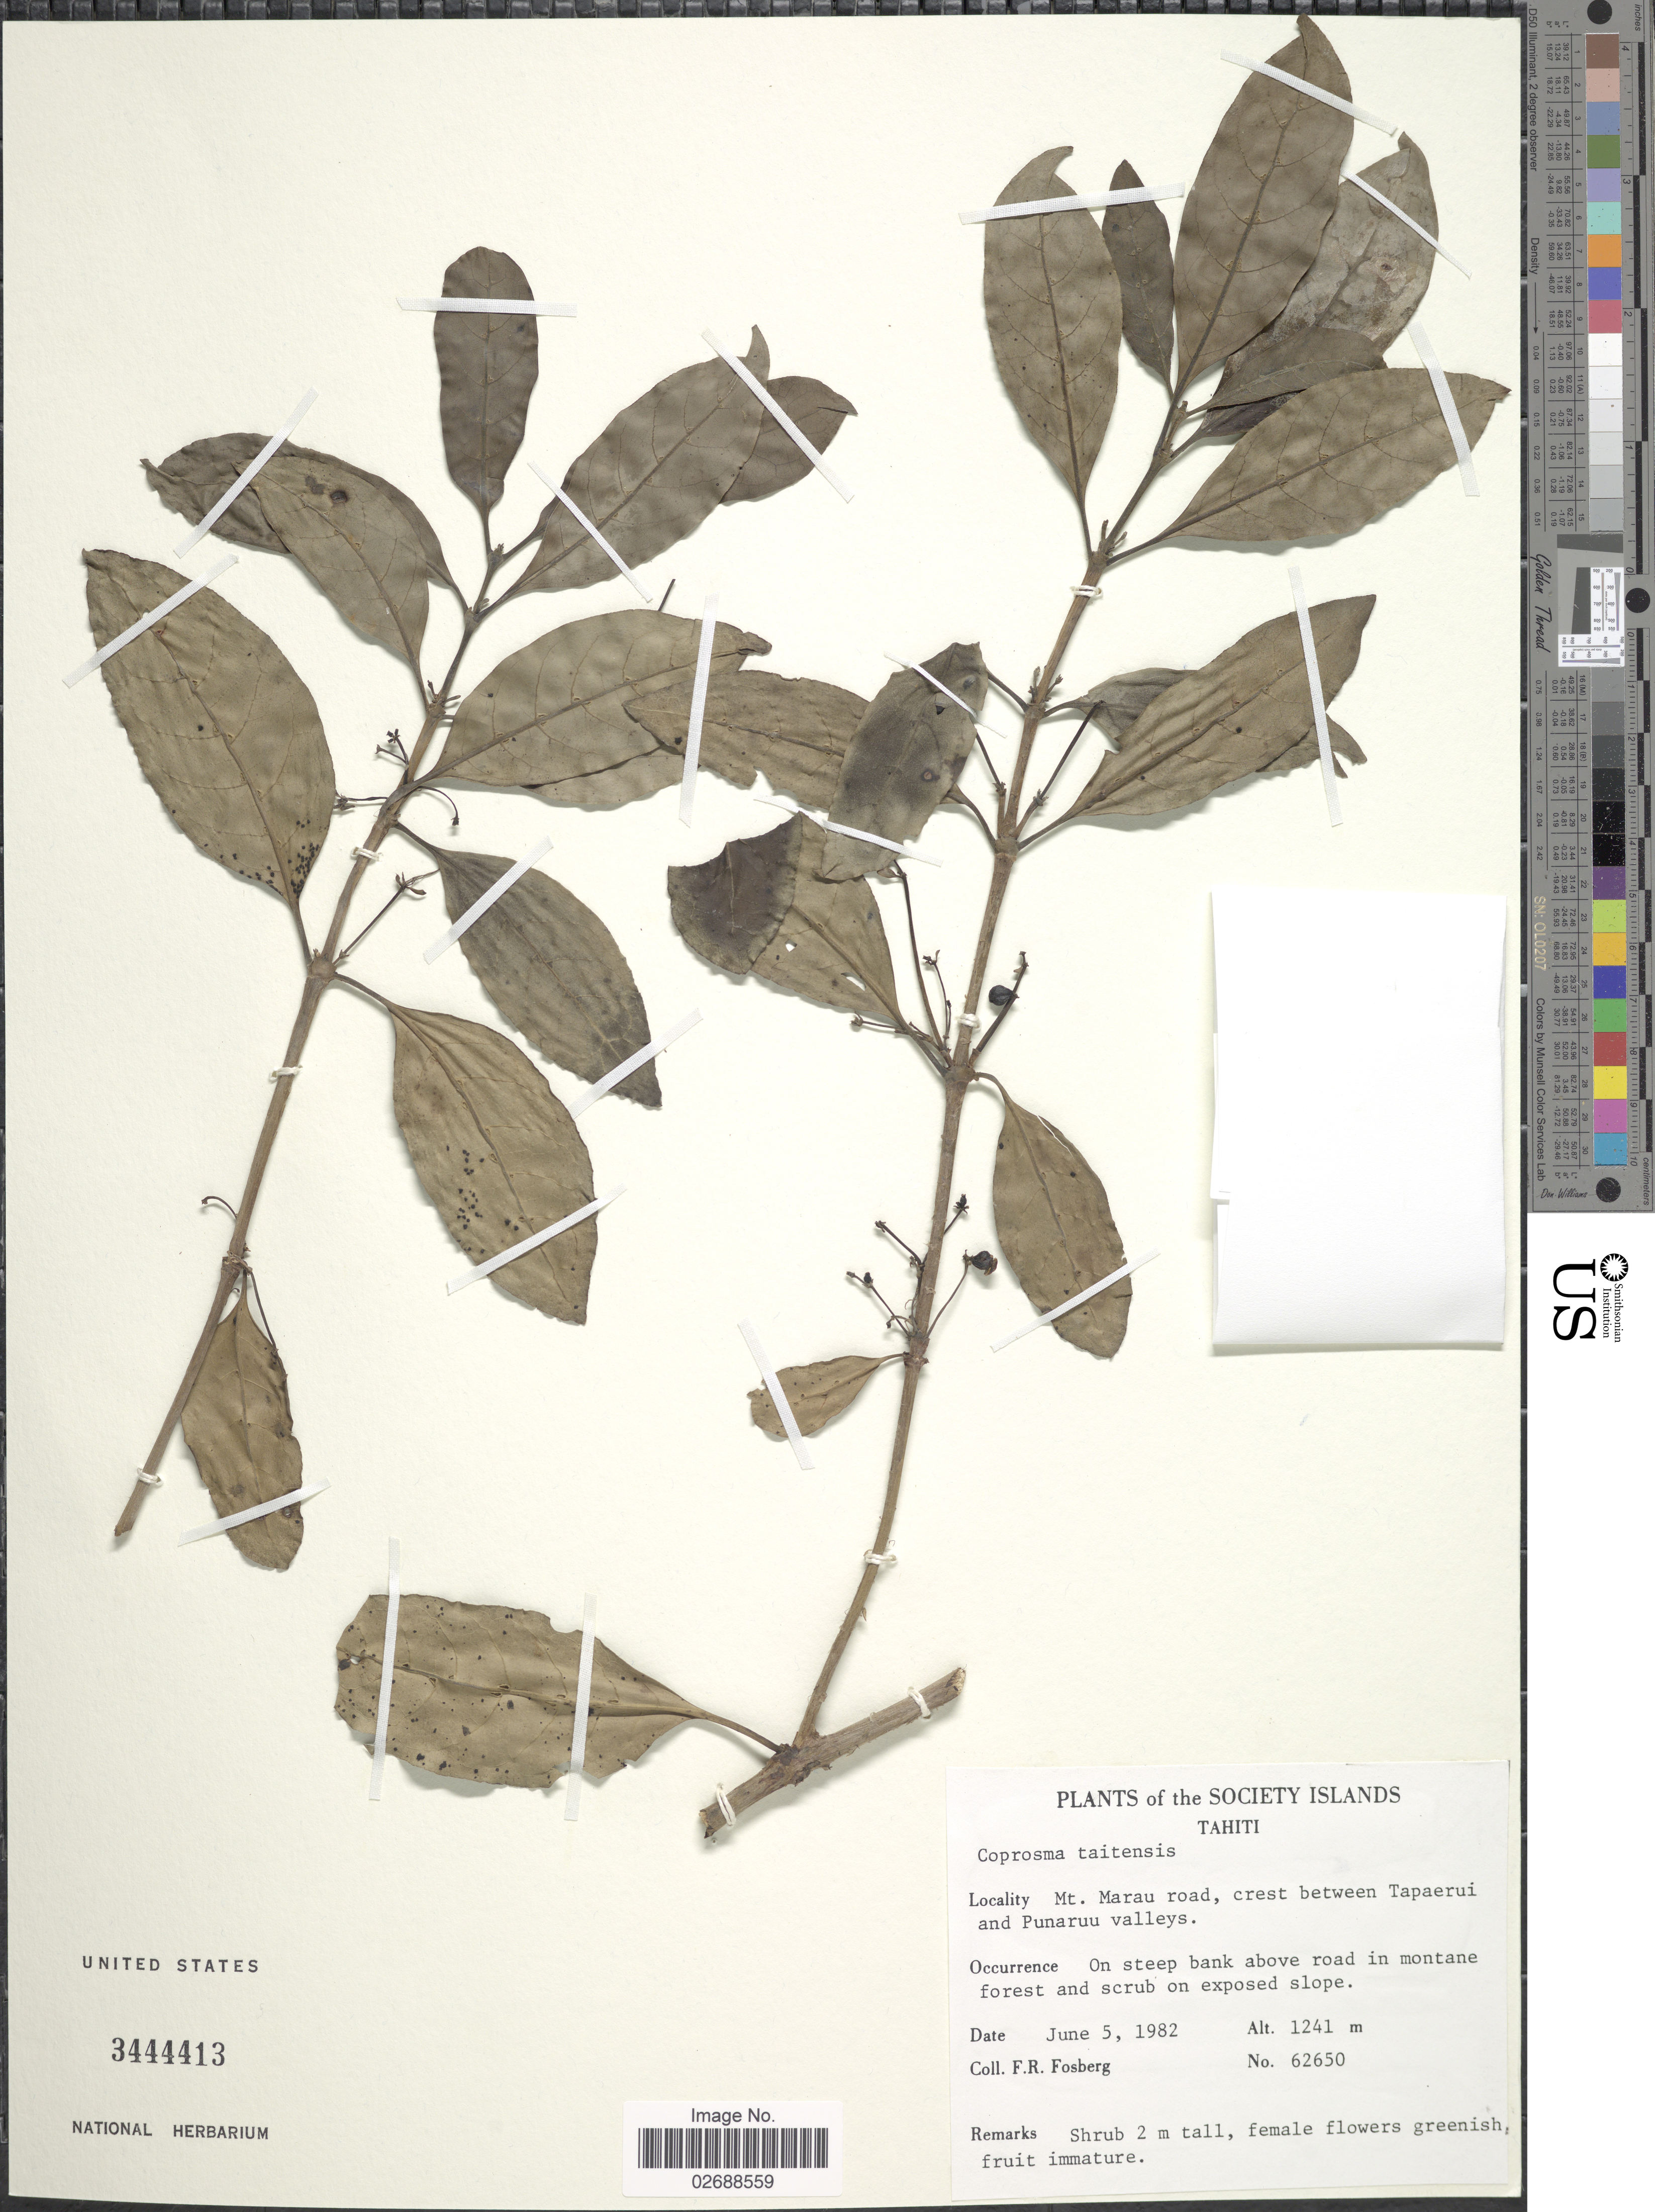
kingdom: Plantae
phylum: Tracheophyta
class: Magnoliopsida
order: Gentianales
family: Rubiaceae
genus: Coprosma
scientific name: Coprosma tahitensis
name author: A. Gray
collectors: F. R. Fosberg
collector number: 62650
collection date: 1982-06-05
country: French Polynesia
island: Tahiti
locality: The Society Islands, Tahiti, Mt. Marau road, crest between Tapaerui and Punaruu valleys, on steep bank above road.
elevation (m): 1241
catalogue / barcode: US 3444413